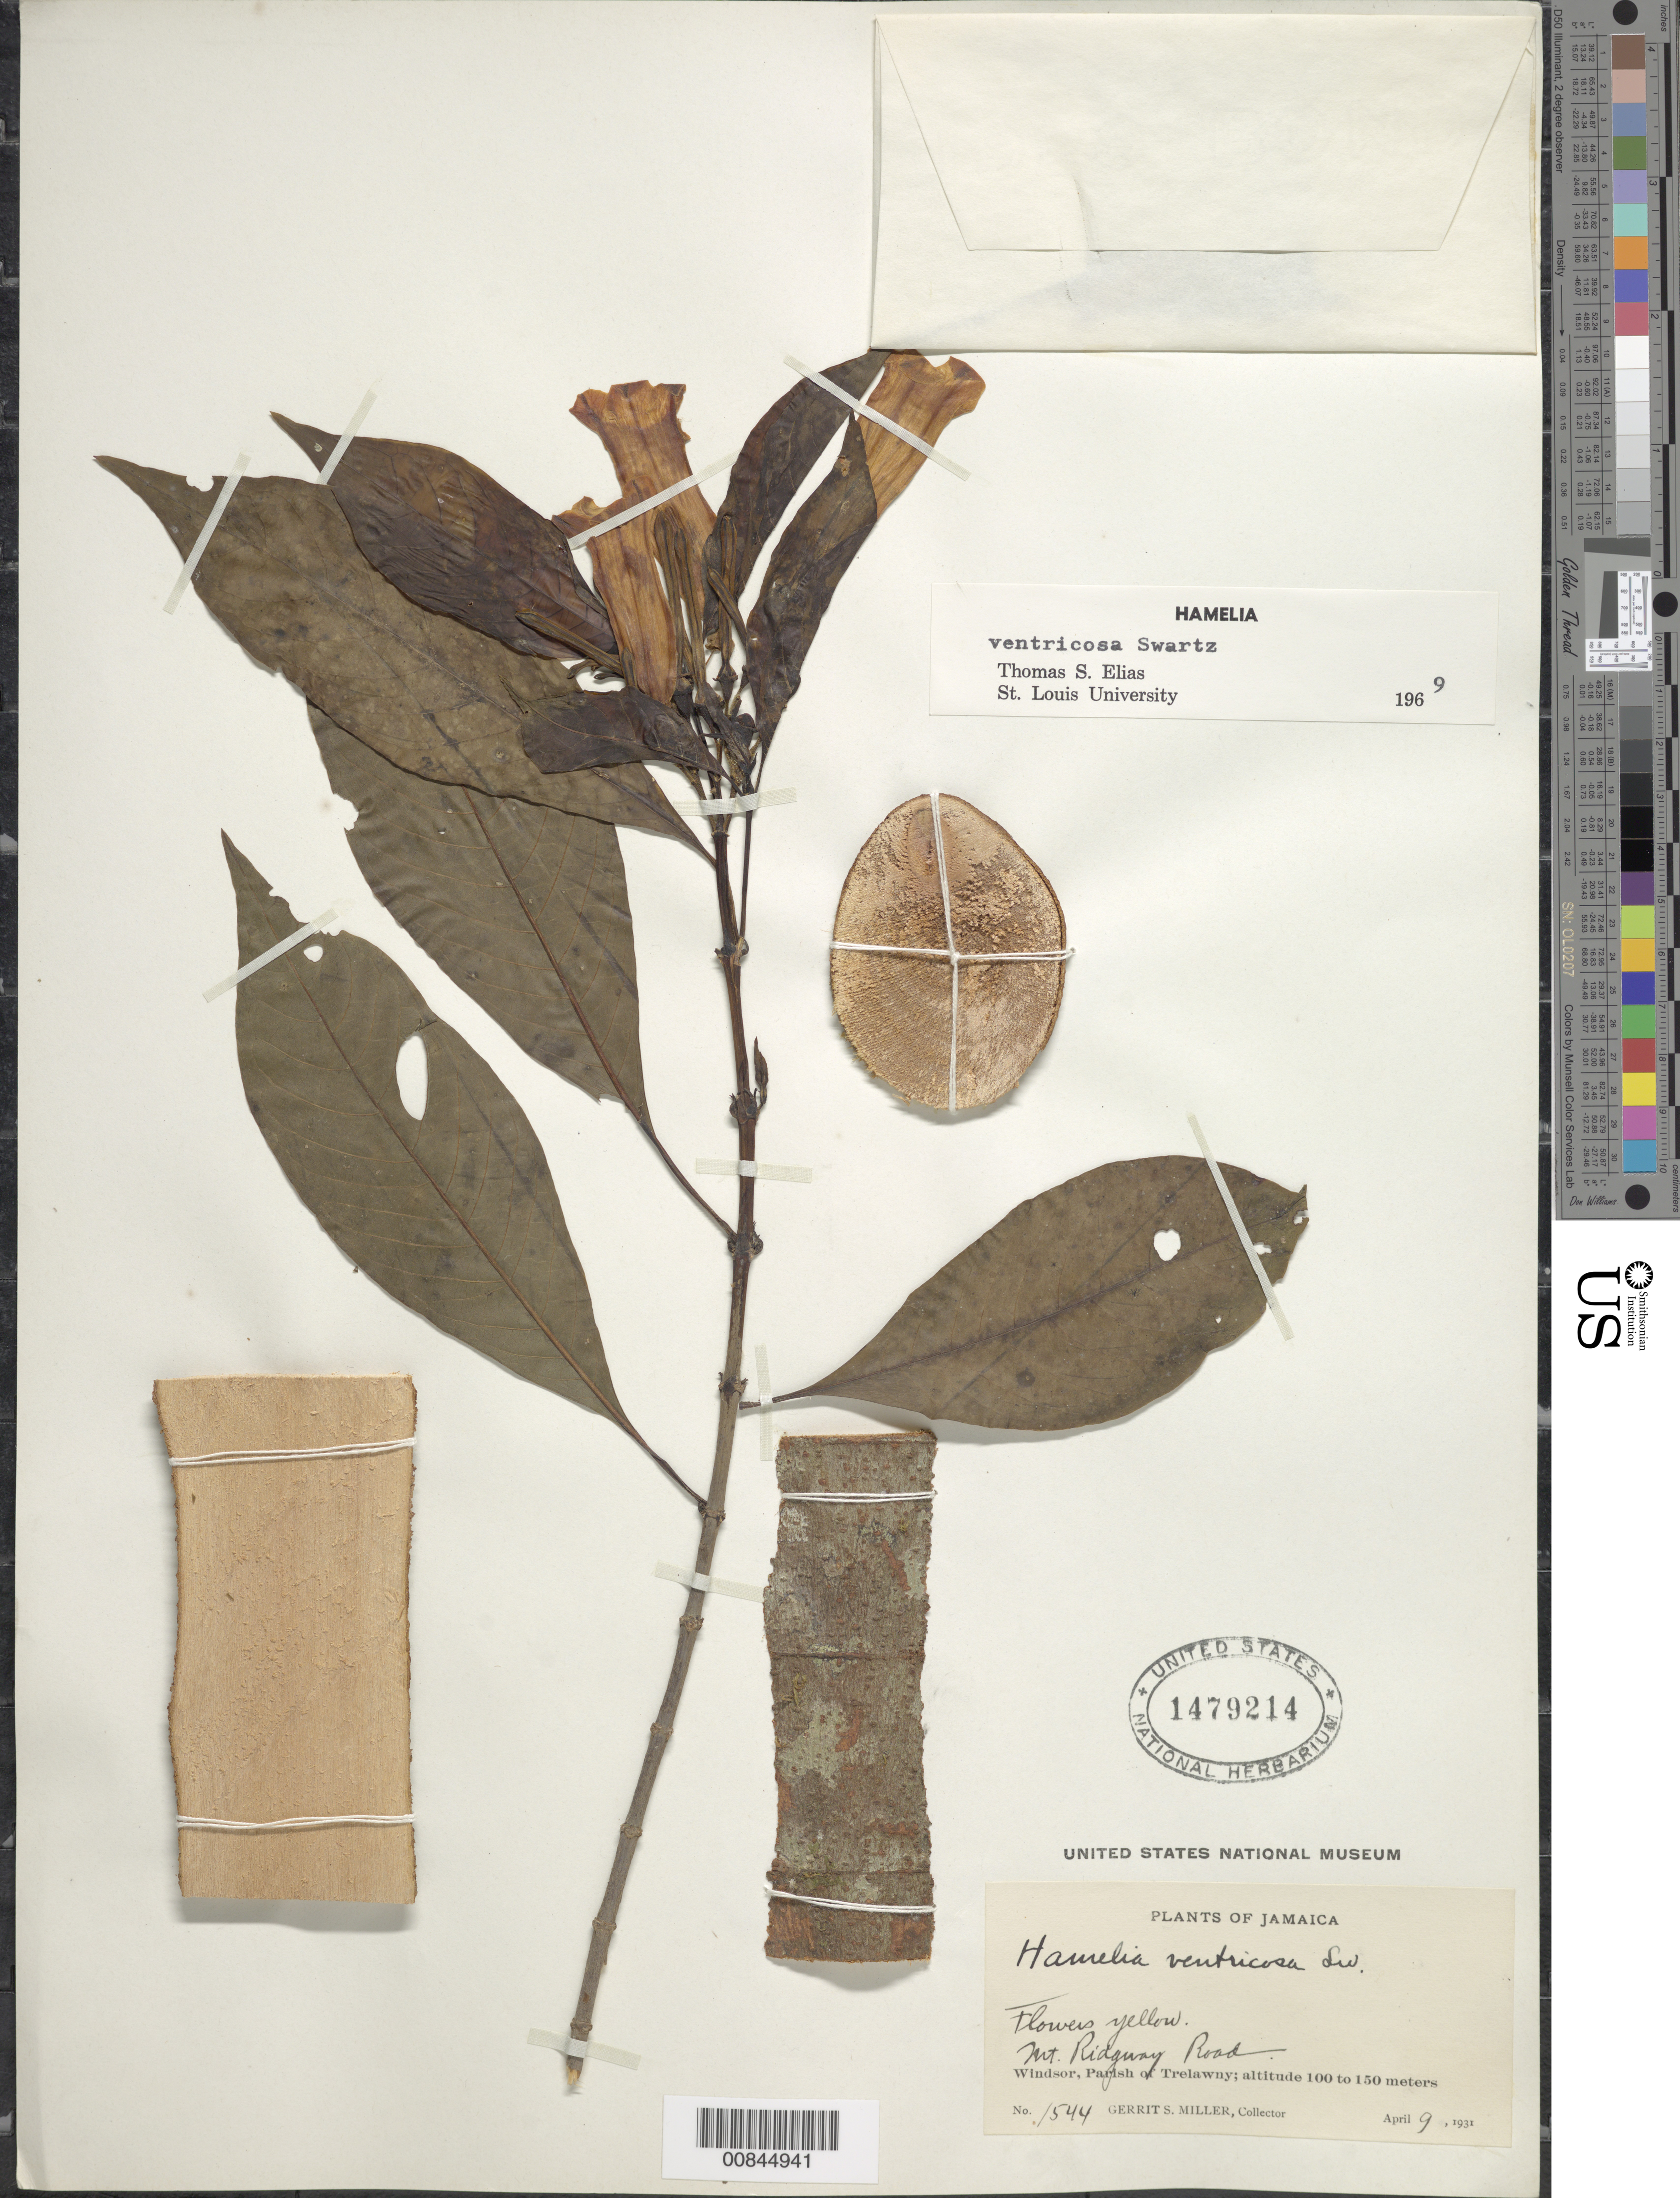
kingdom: Plantae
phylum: Tracheophyta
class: Magnoliopsida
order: Gentianales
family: Rubiaceae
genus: Hamelia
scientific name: Hamelia ventricosa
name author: Sw.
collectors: G. S. Miller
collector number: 1544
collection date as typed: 09 Apr 1931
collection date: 1931-04-09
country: Jamaica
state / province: Trelawny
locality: Windsor. Mt. Ridgway Road.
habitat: Along road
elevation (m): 100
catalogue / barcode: US 1479214